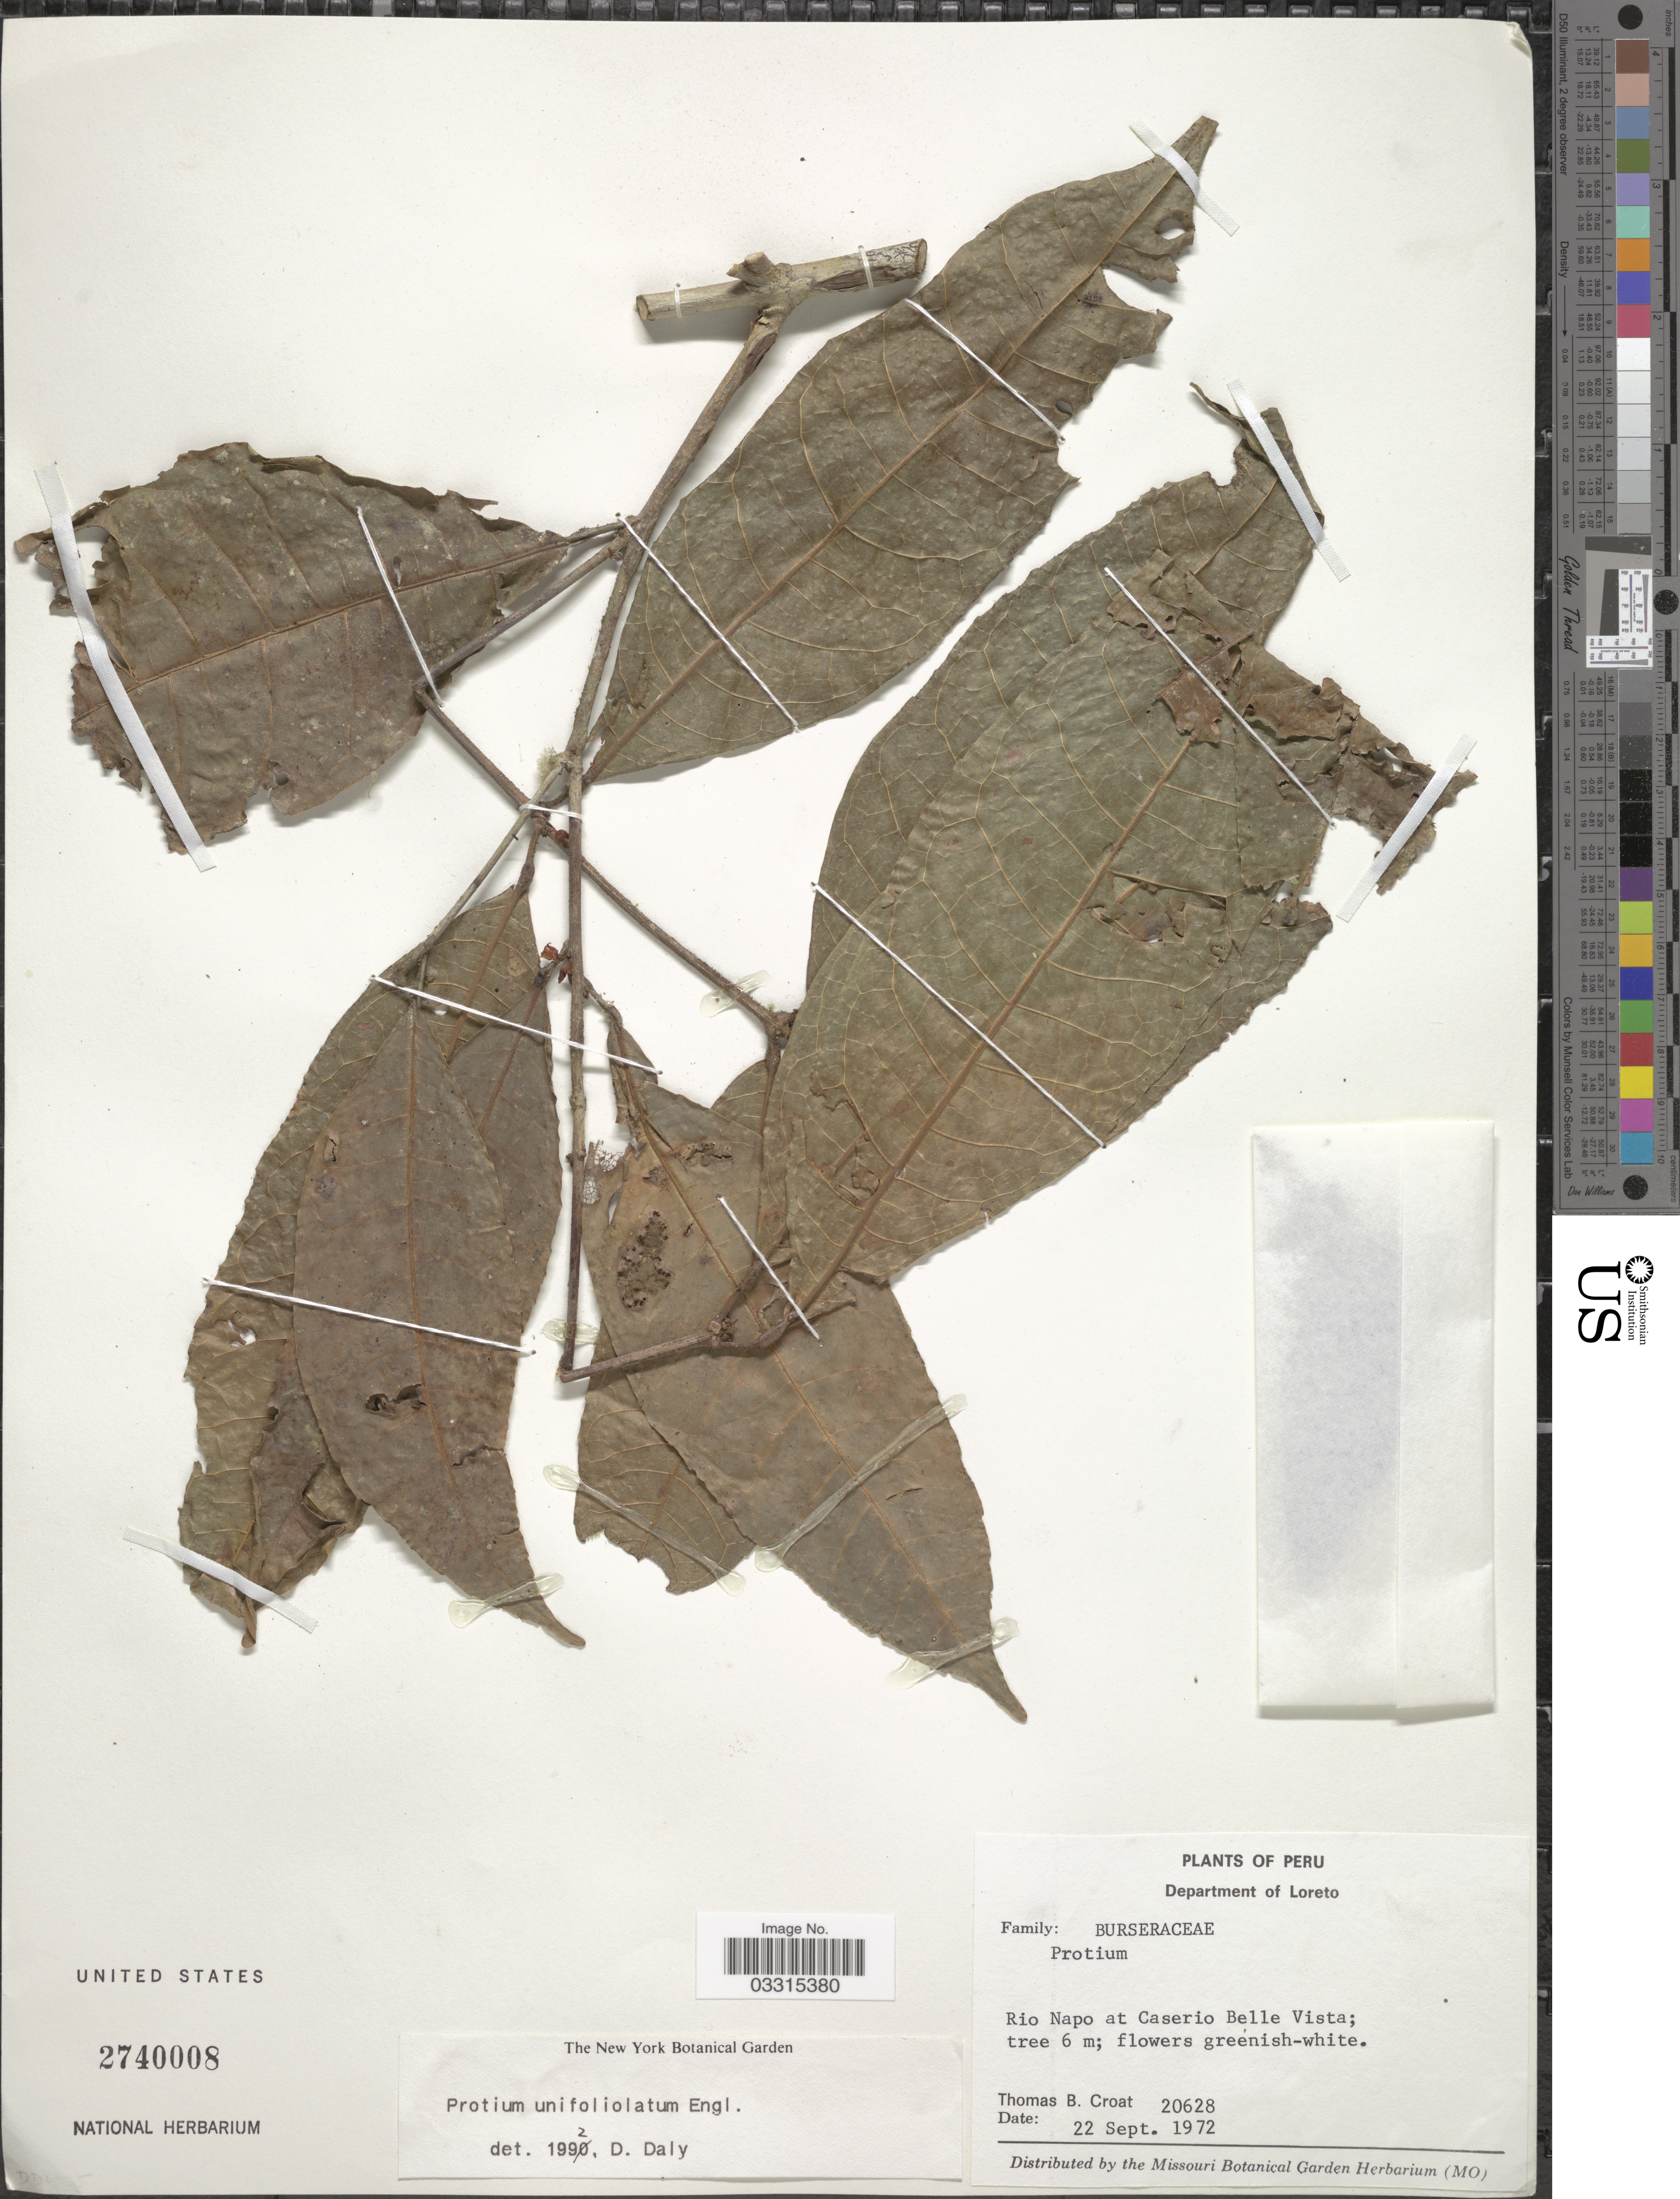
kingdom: Plantae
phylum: Tracheophyta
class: Magnoliopsida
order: Sapindales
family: Burseraceae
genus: Protium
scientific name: Protium unifoliolatum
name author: Engl.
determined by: Daly, D. C.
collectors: T. B. Croat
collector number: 20628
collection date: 1972-09-22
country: Peru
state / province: Loreto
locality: Department of Loreto. Rio Napo at Caserio Belle Vista.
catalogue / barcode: US 2740008